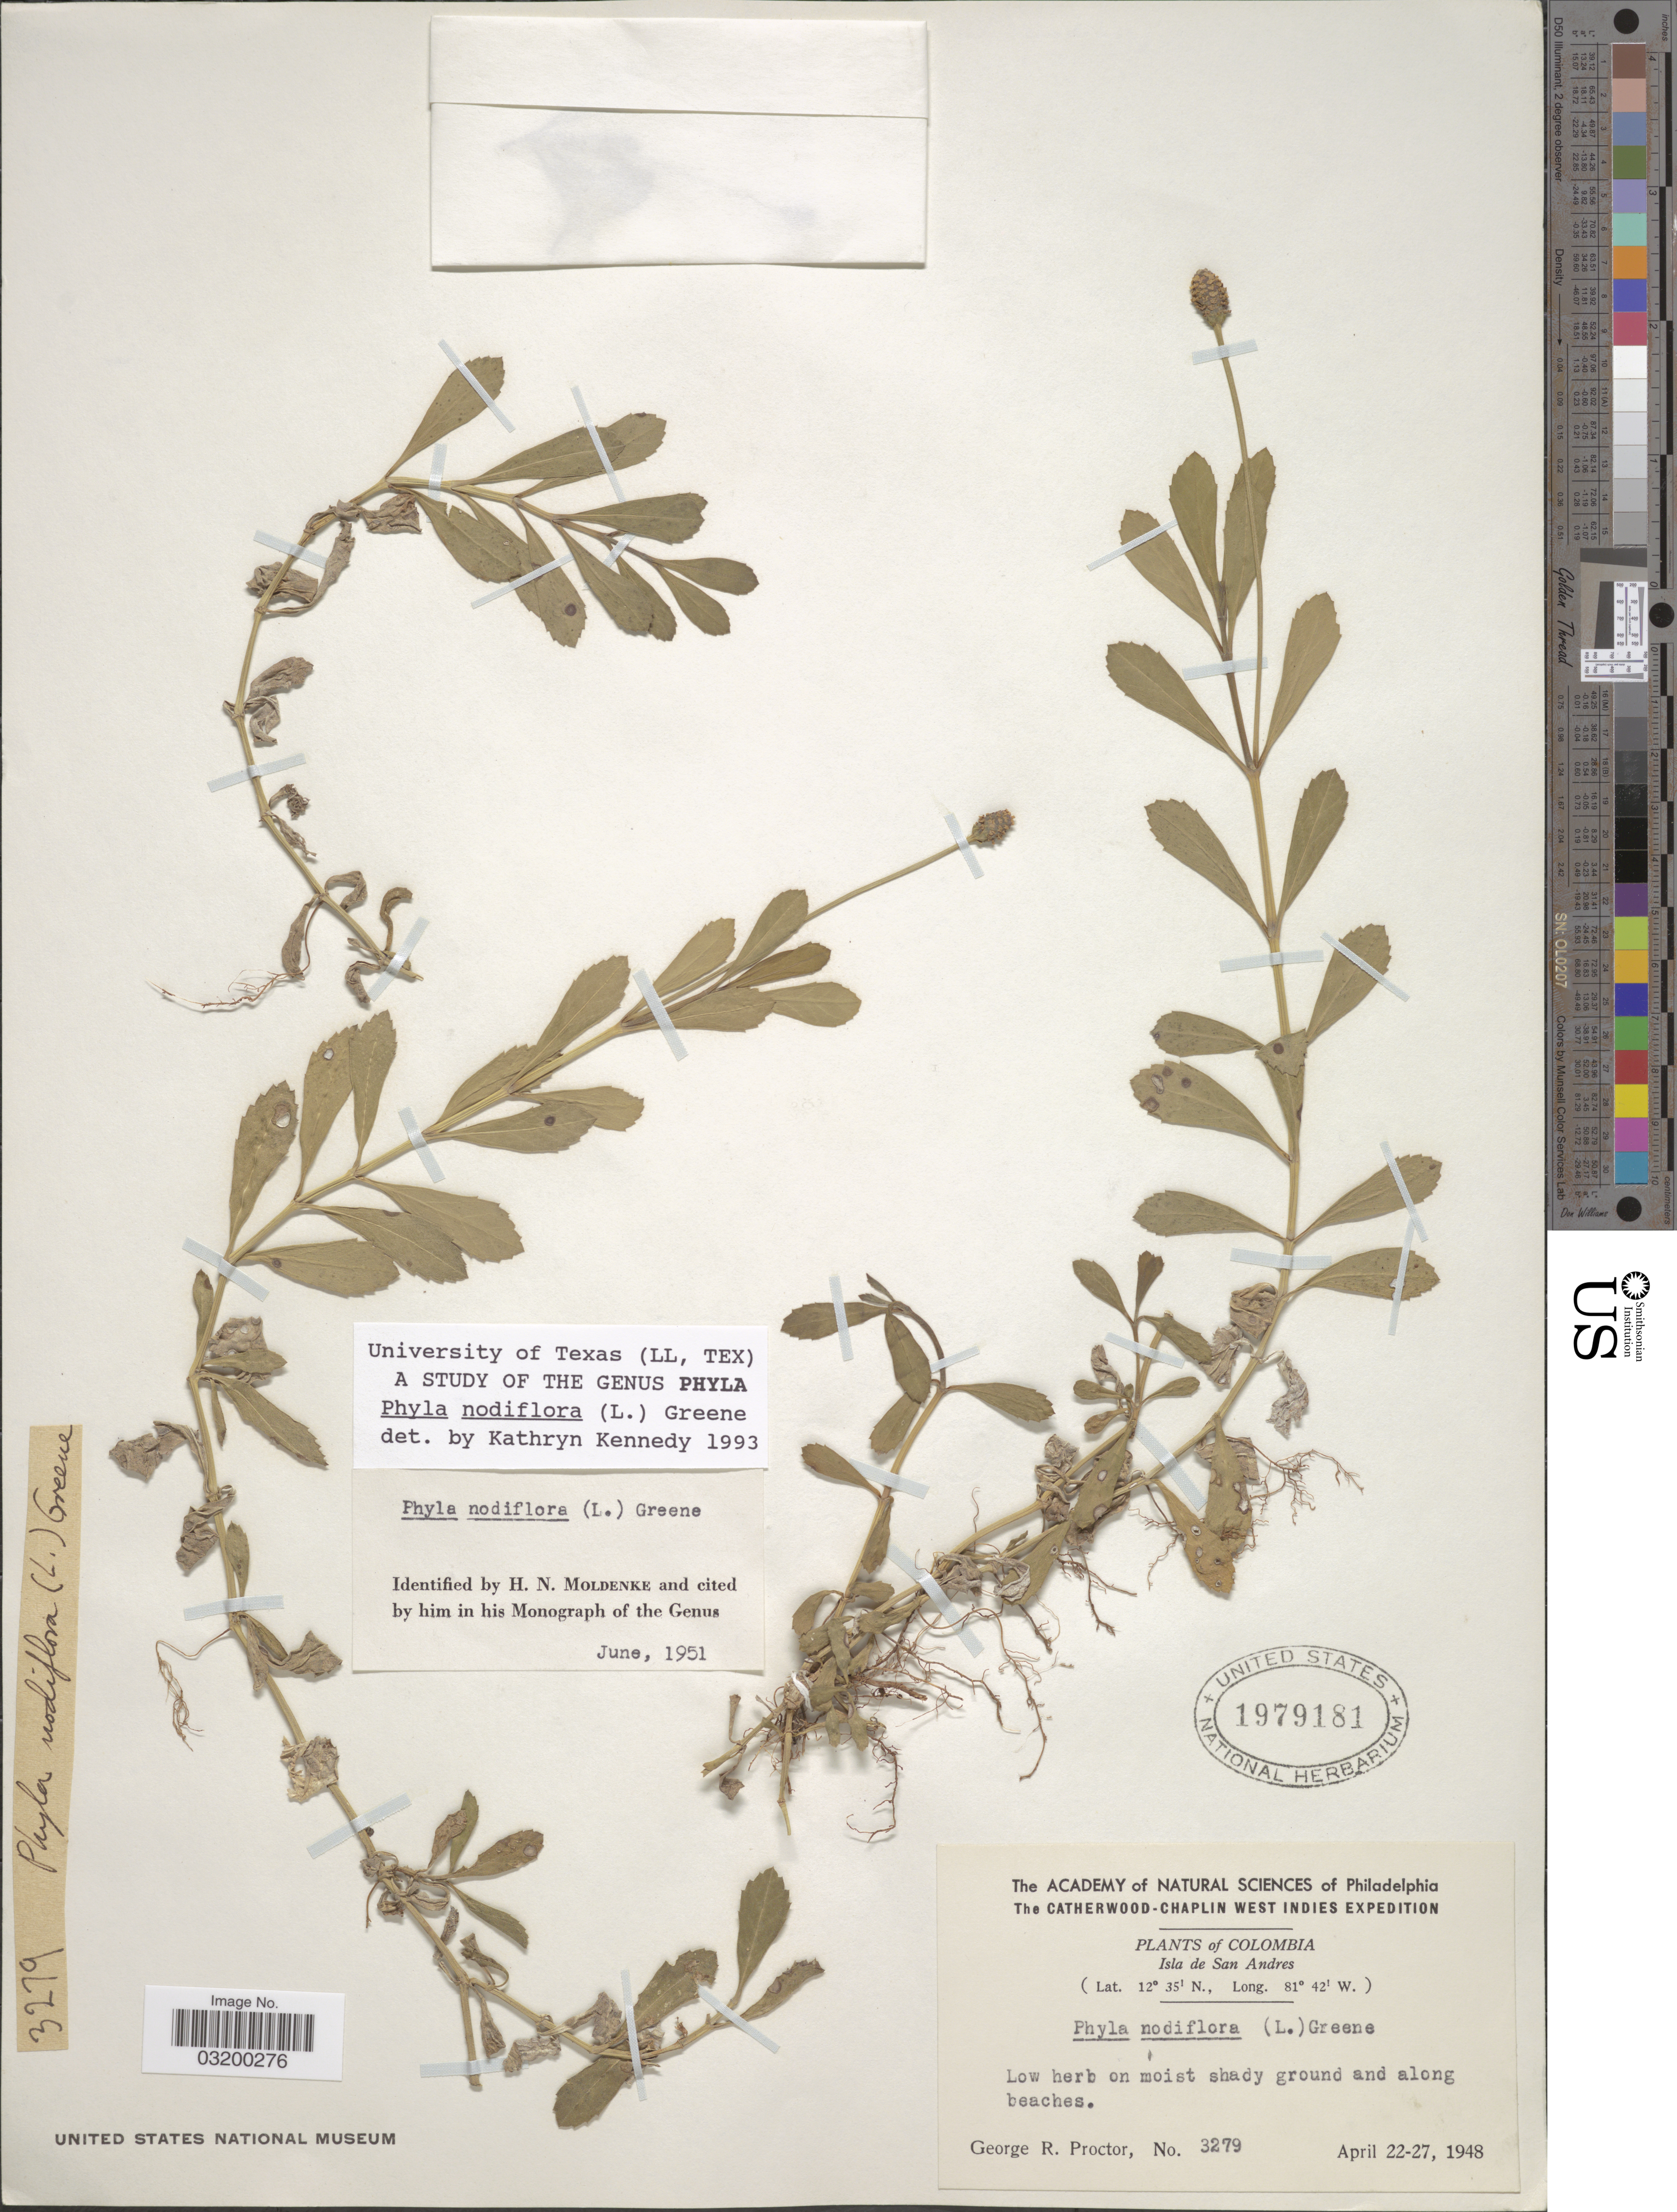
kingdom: Plantae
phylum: Tracheophyta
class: Magnoliopsida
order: Lamiales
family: Verbenaceae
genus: Phyla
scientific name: Phyla nodiflora var. nodiflora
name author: (L.) Greene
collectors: G. R. Proctor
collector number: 3279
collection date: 1948-04-22/1948-04-27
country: Colombia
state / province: San Andres y Providencia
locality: Isla de San Andres.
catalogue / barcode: US 1979181